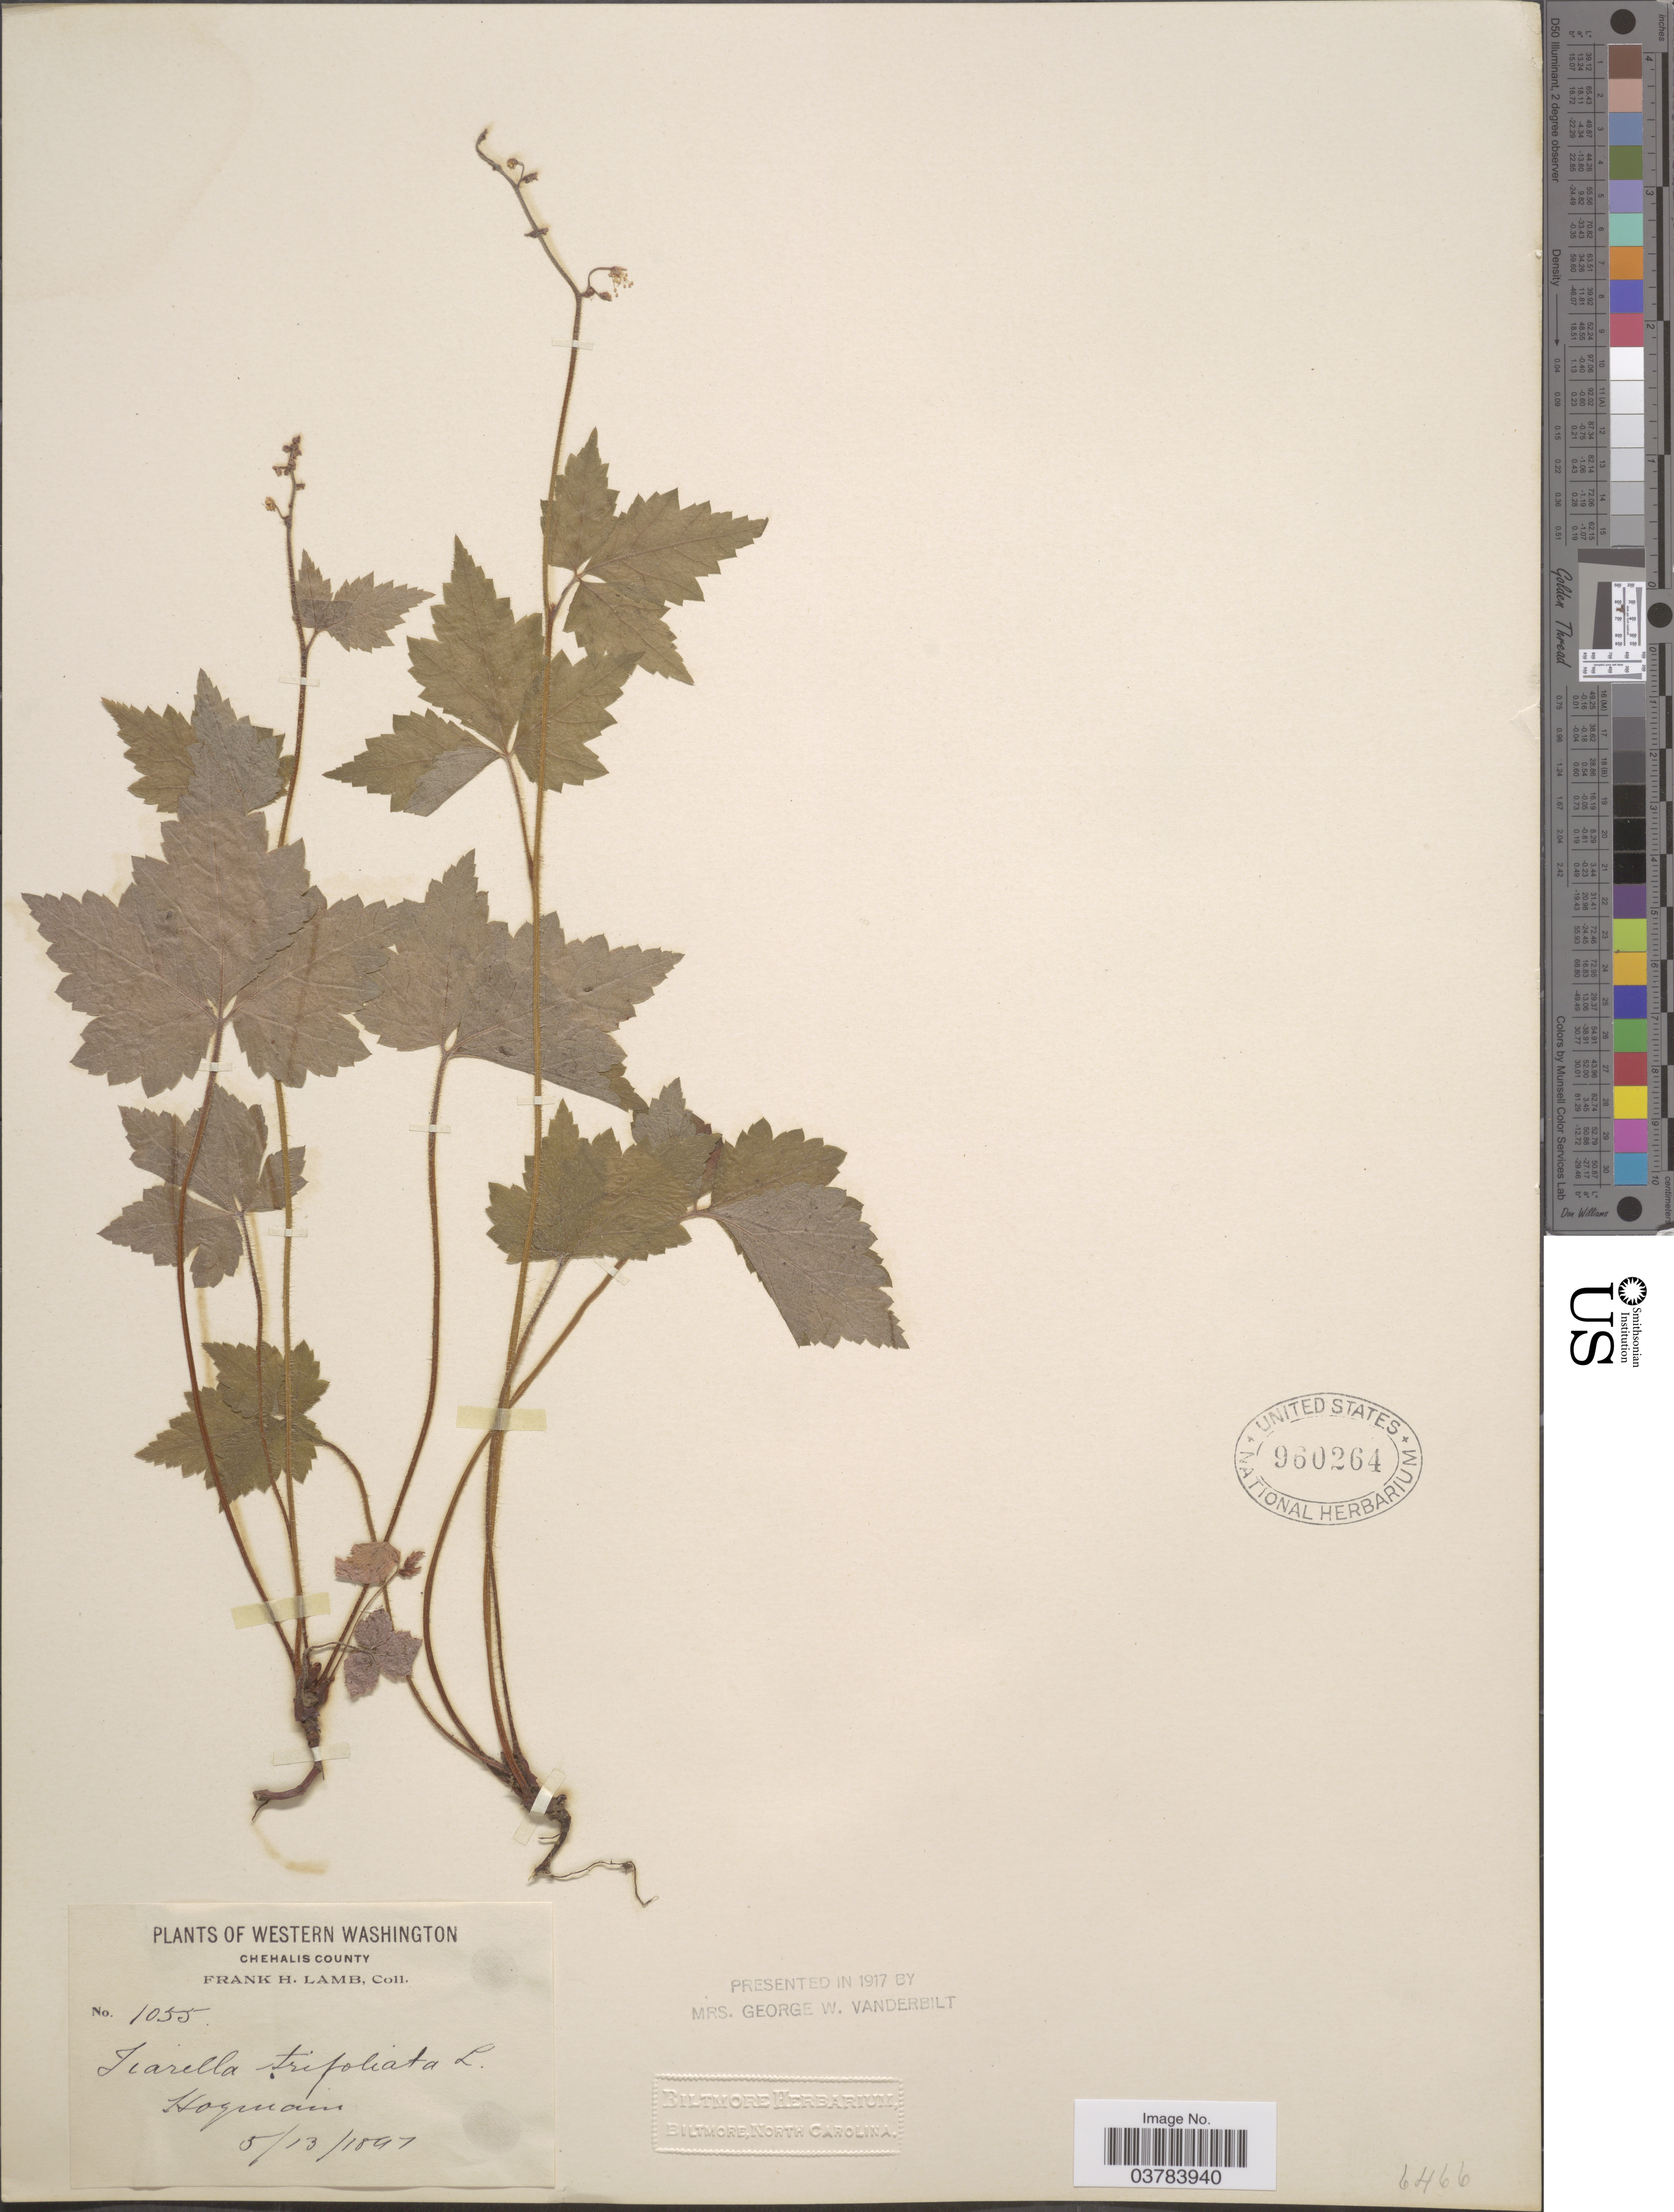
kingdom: Plantae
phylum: Tracheophyta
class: Magnoliopsida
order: Saxifragales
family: Saxifragaceae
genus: Tiarella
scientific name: Tiarella trifoliata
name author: L.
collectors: F. H. Lamb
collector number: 1055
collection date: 1897-05-13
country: United States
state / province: Washington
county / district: Grays Harbor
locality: Hoquiam.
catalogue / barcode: US 960264